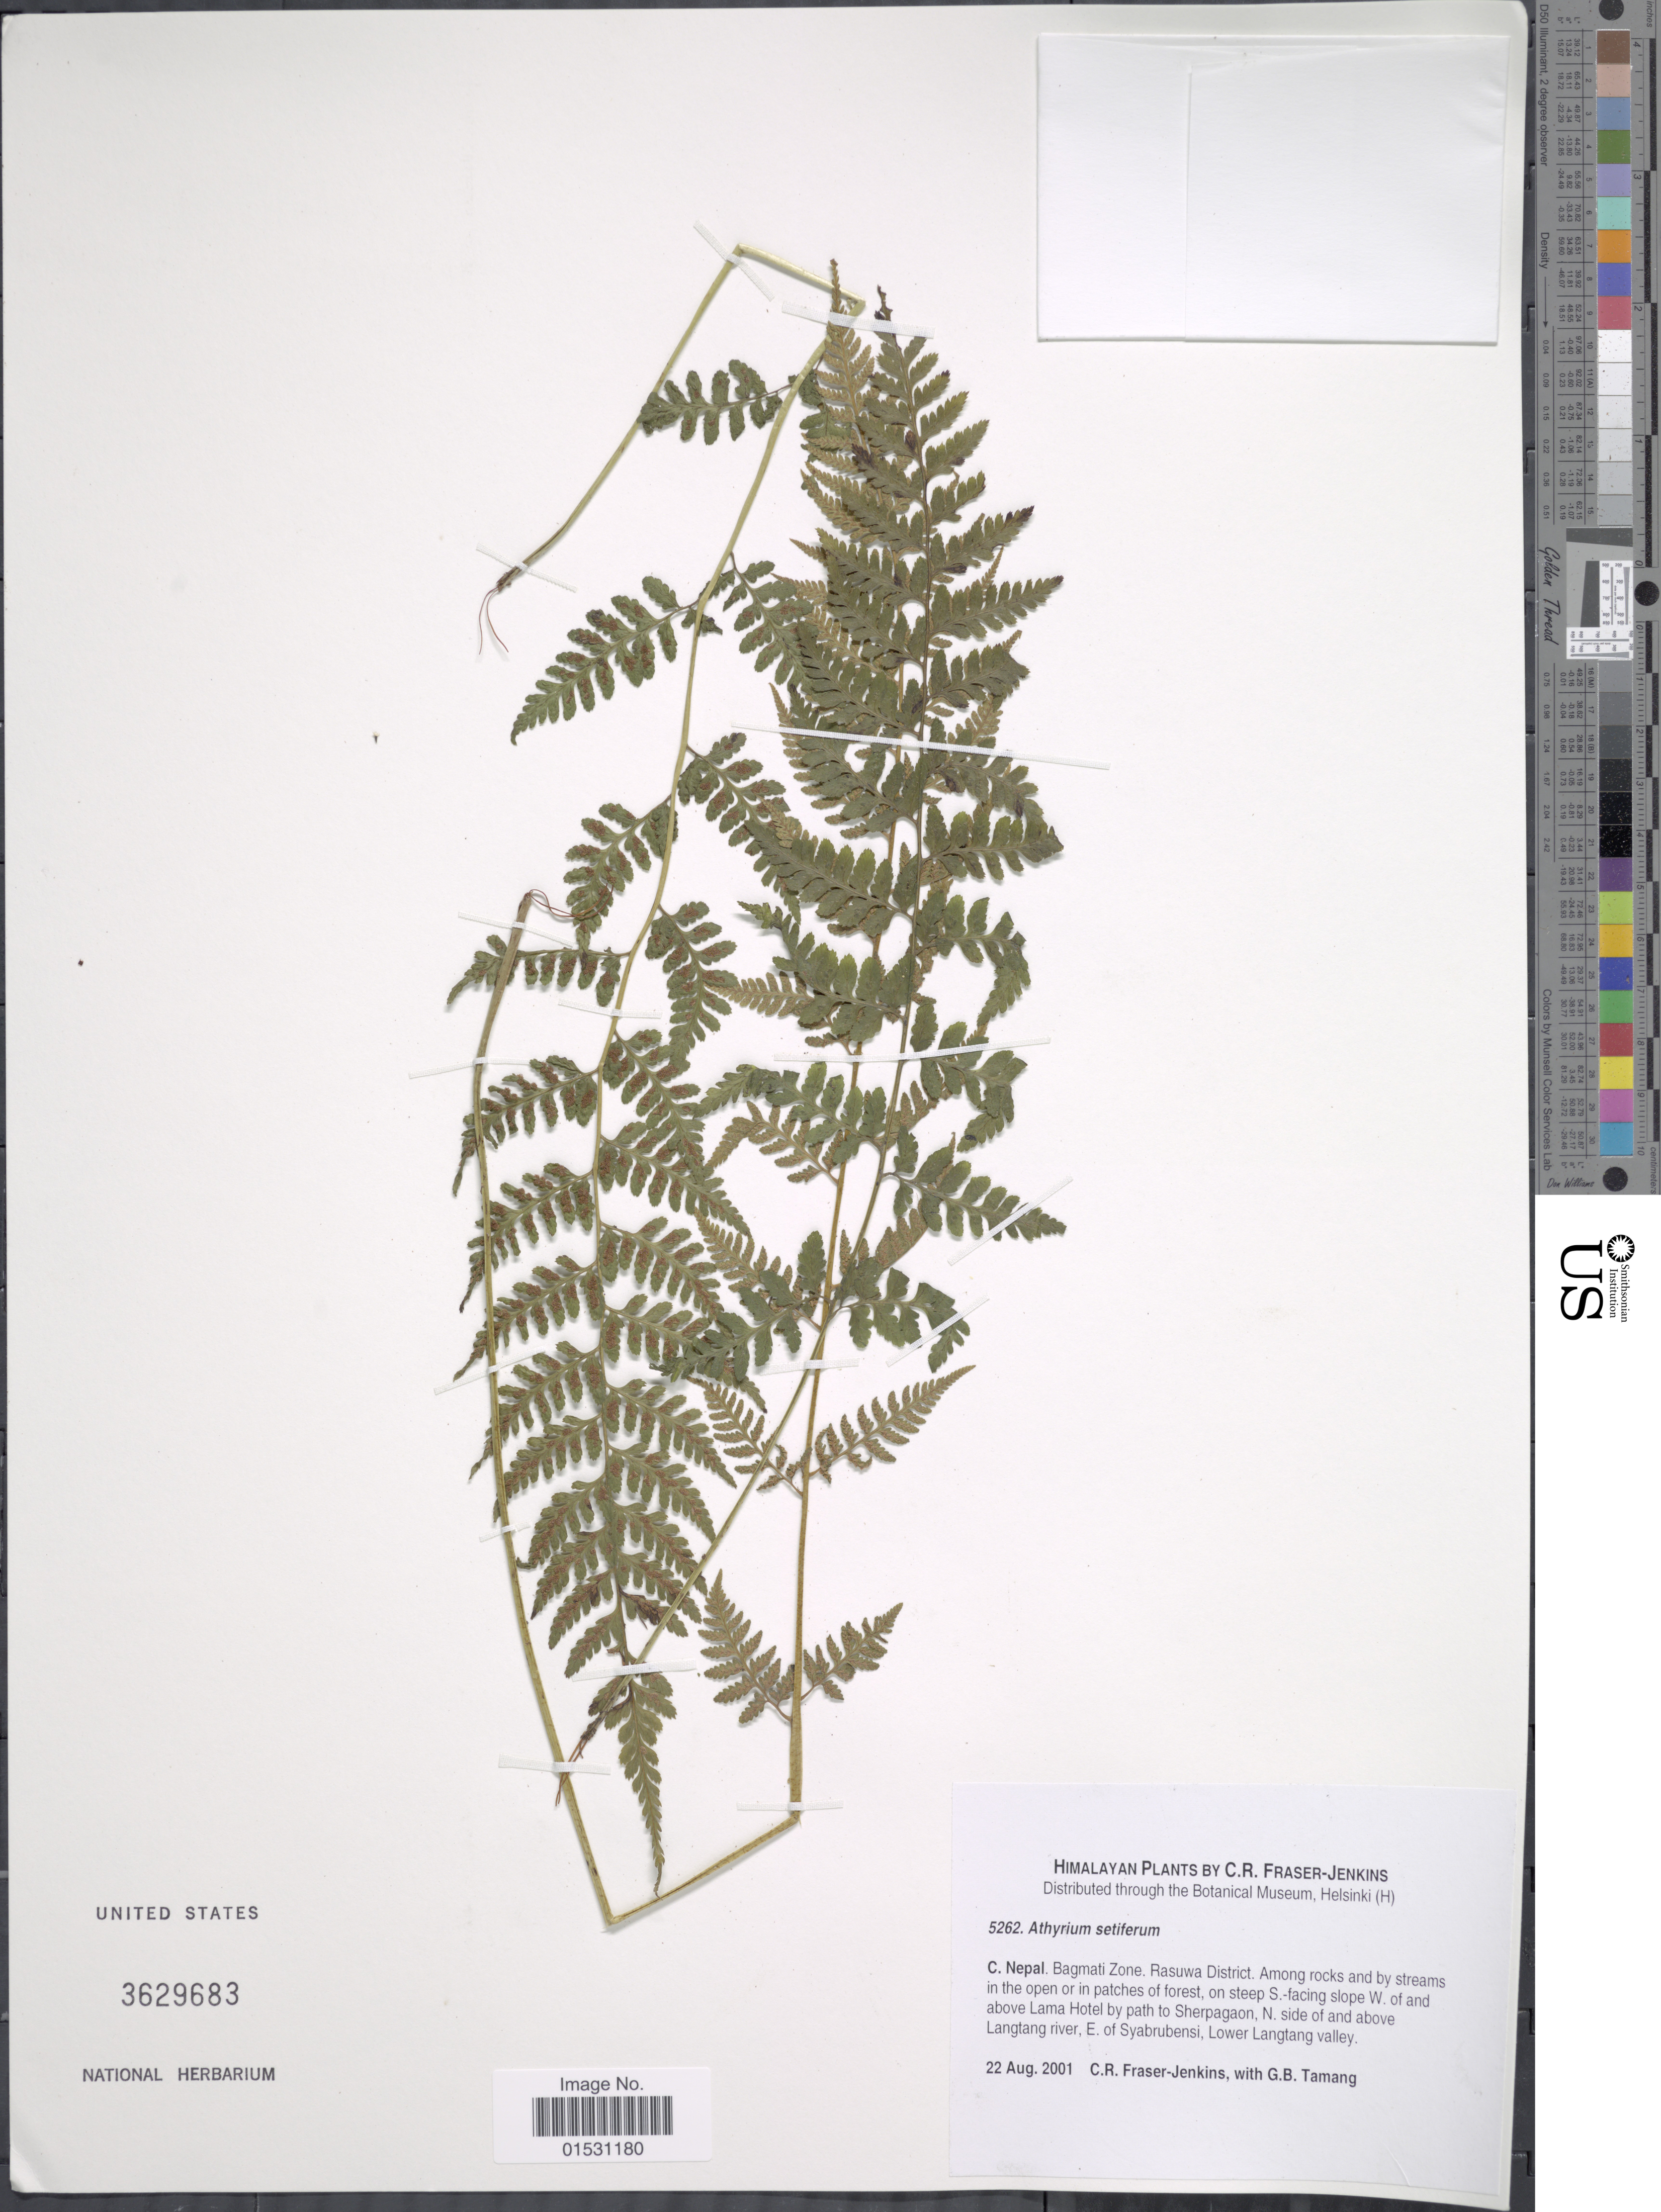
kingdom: Plantae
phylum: Tracheophyta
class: Polypodiopsida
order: Polypodiales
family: Athyriaceae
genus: Athyrium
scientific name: Athyrium setiferum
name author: C. Chr.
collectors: C. R. Fraser-Jenkins & G. Tamang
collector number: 5262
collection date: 2001-08-22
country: Nepal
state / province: Bagmati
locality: Himalayan. C Nepal. Bagmati Zone. Rasuwa District. On steep S.-facing slope W. of and above Langtang river, E. of Syabrubensi, Lower Langtang valley.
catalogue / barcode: US 3629683